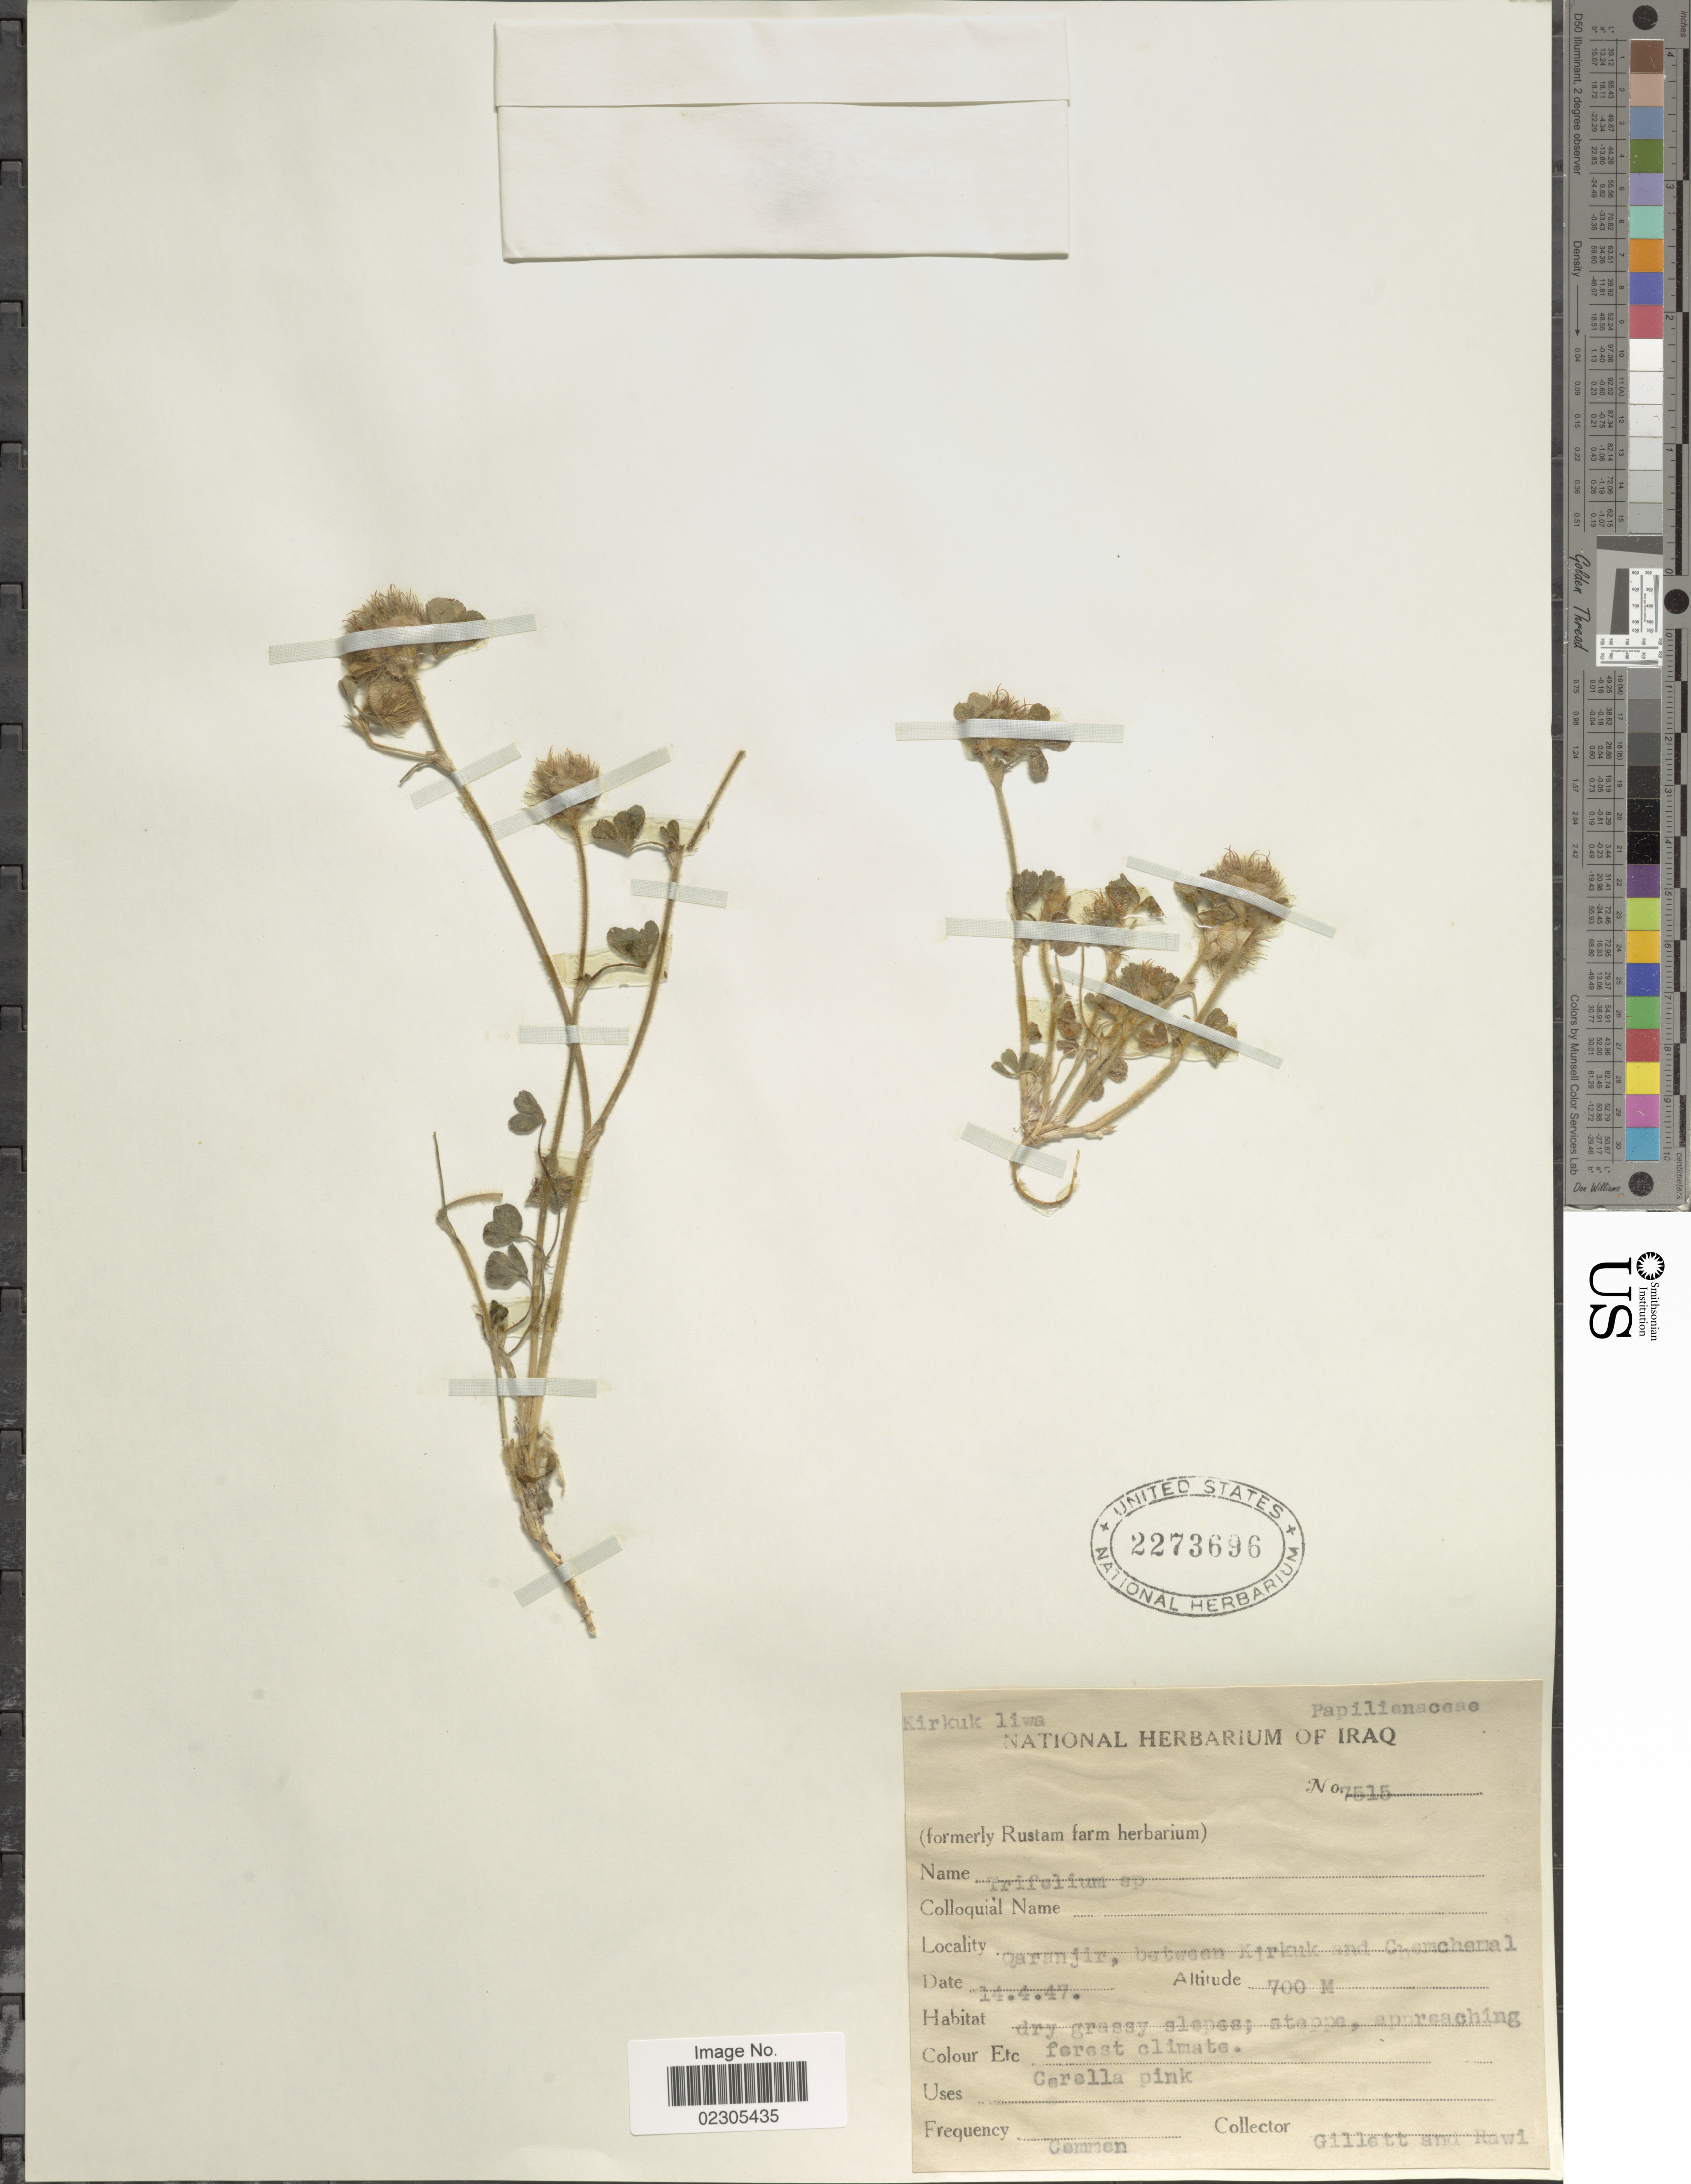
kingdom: Plantae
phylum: Tracheophyta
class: Magnoliopsida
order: Fabales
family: Fabaceae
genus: Trifolium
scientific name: Trifolium sp.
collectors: Gillett, -- & -. Rawi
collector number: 7515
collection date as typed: Transcribed d/m/y: 14/4/47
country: Iraq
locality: Qaranjir, between Kirkuk and Chemchemal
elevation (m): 700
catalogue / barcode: US 2273696